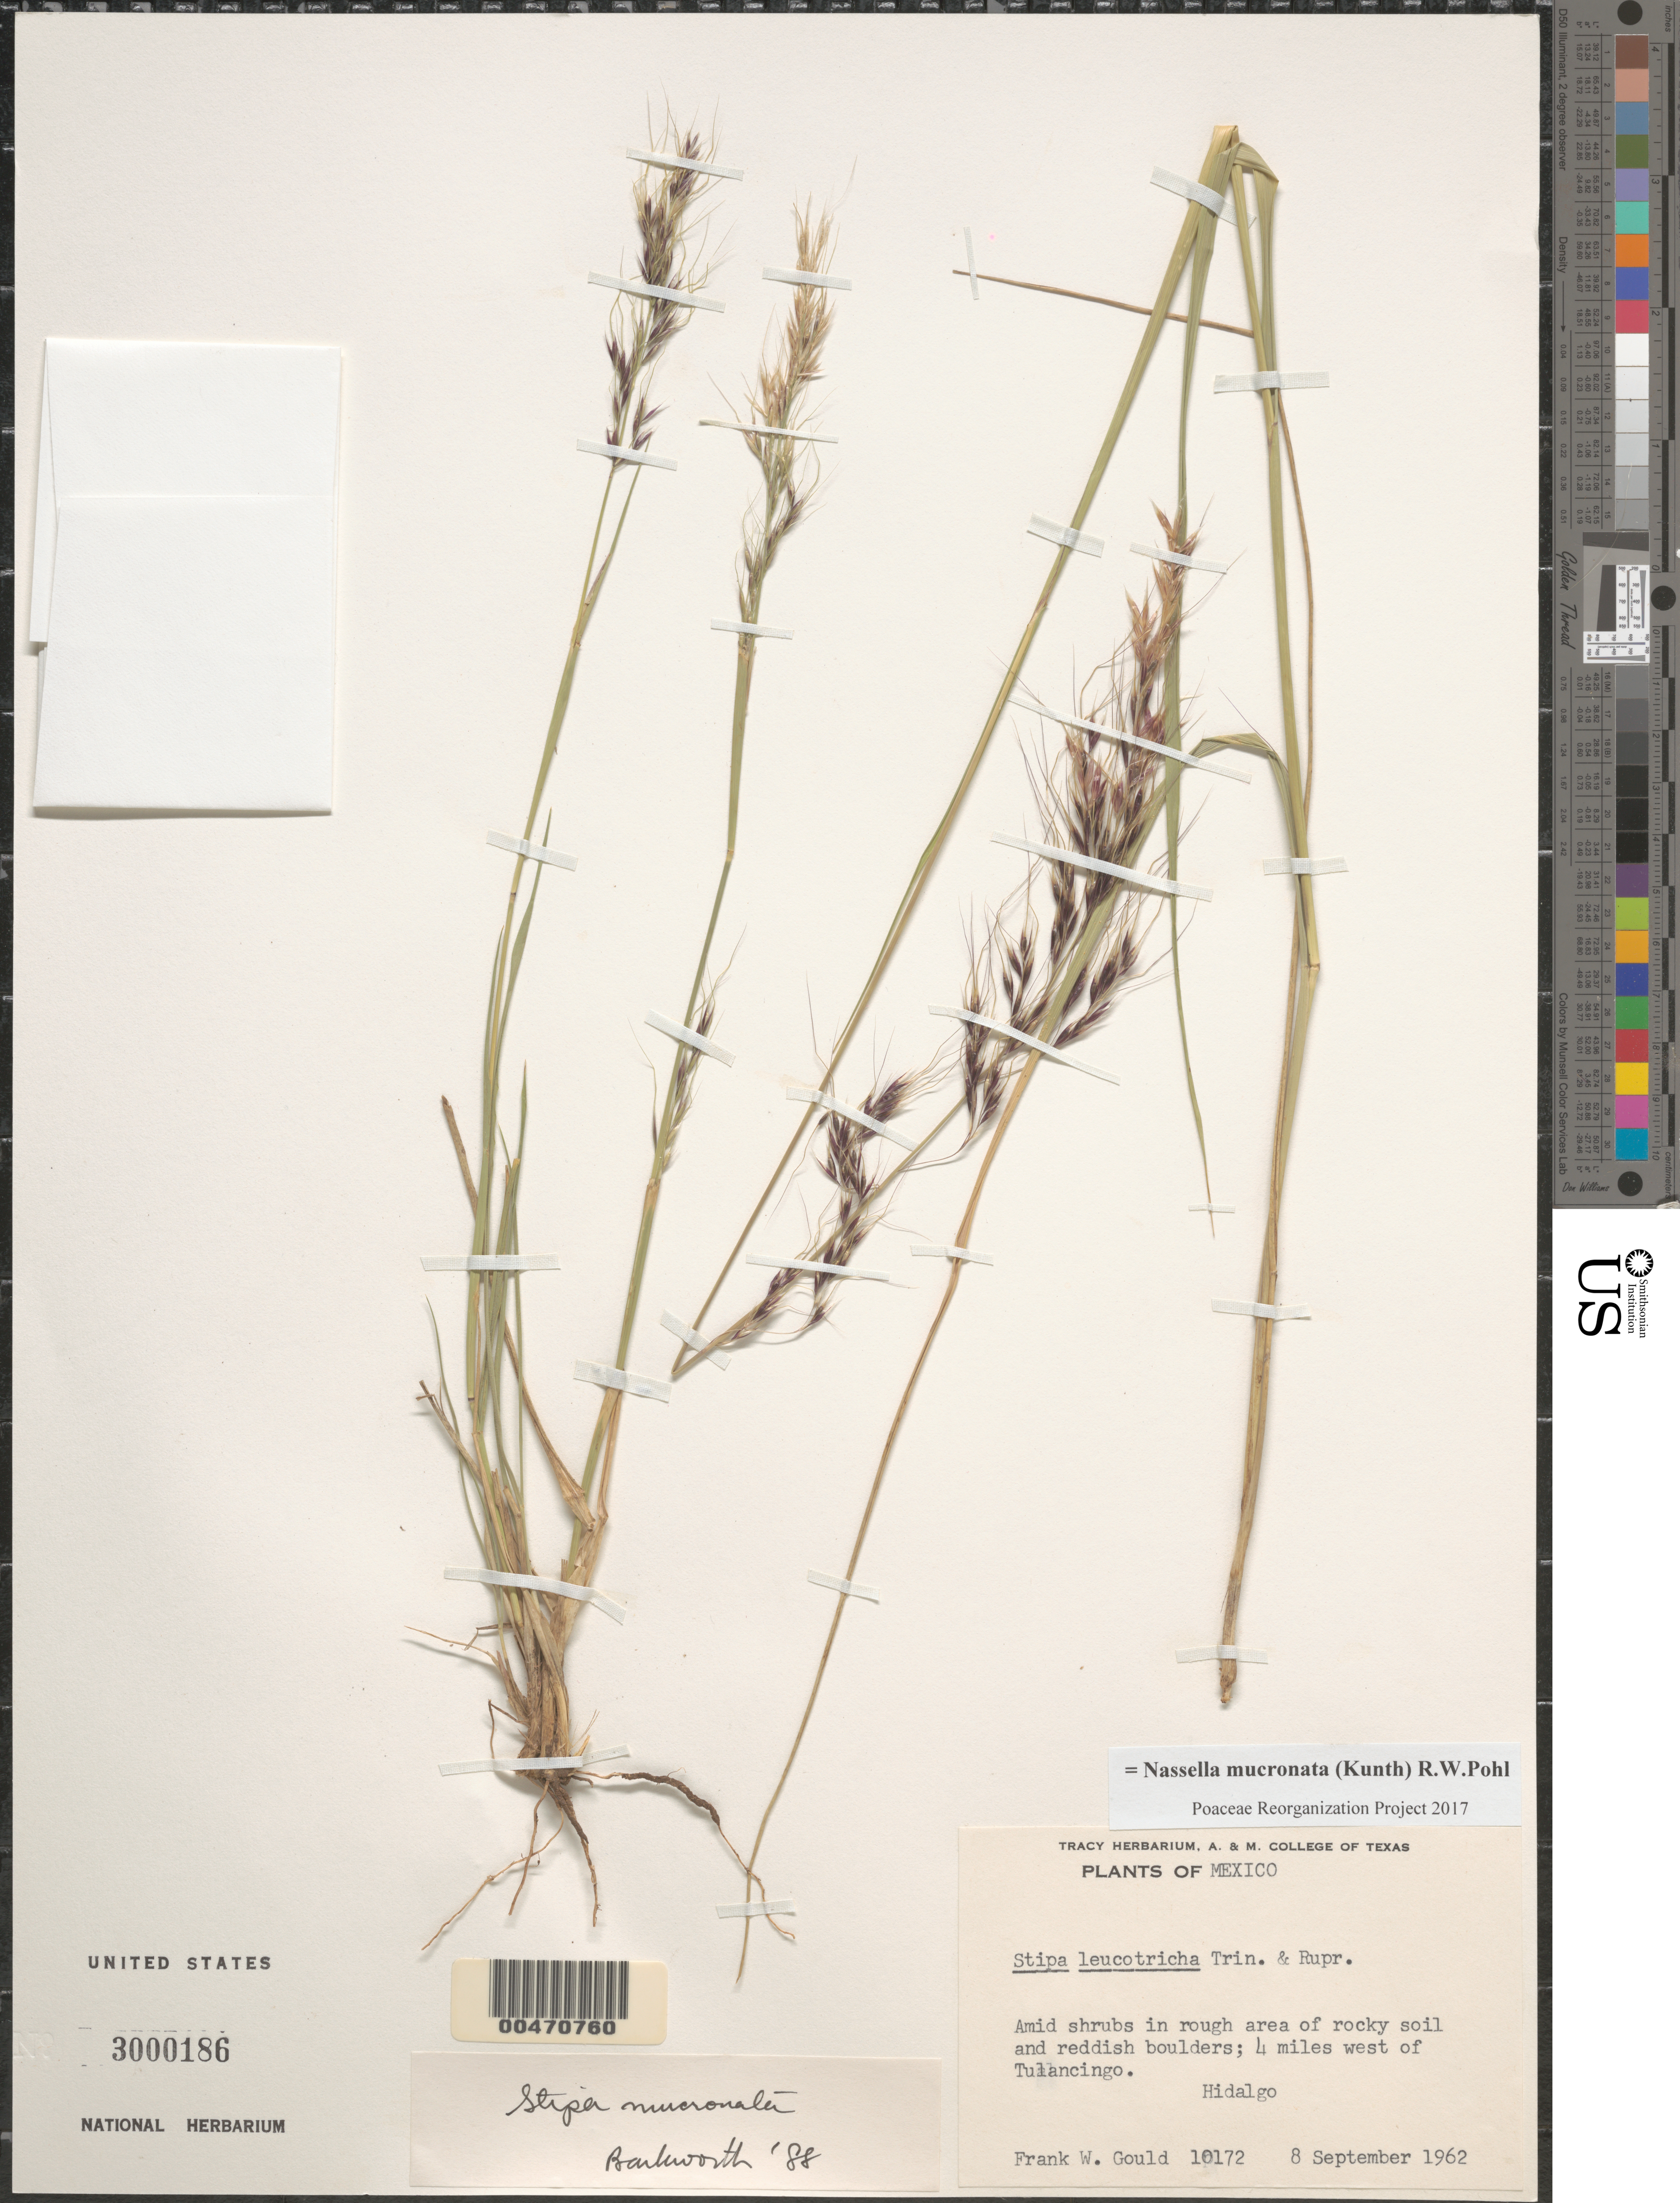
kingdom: Plantae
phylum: Tracheophyta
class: Liliopsida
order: Poales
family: Poaceae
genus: Nassella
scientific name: Nassella mucronata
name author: (Kunth) R.W. Pohl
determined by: Poaceae Reorganization Project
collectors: F. W. Gould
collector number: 10172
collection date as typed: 8 Sep 1962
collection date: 1962-09-08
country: Mexico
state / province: Hidalgo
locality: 4 mi W of Tulancingo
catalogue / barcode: US 3000186